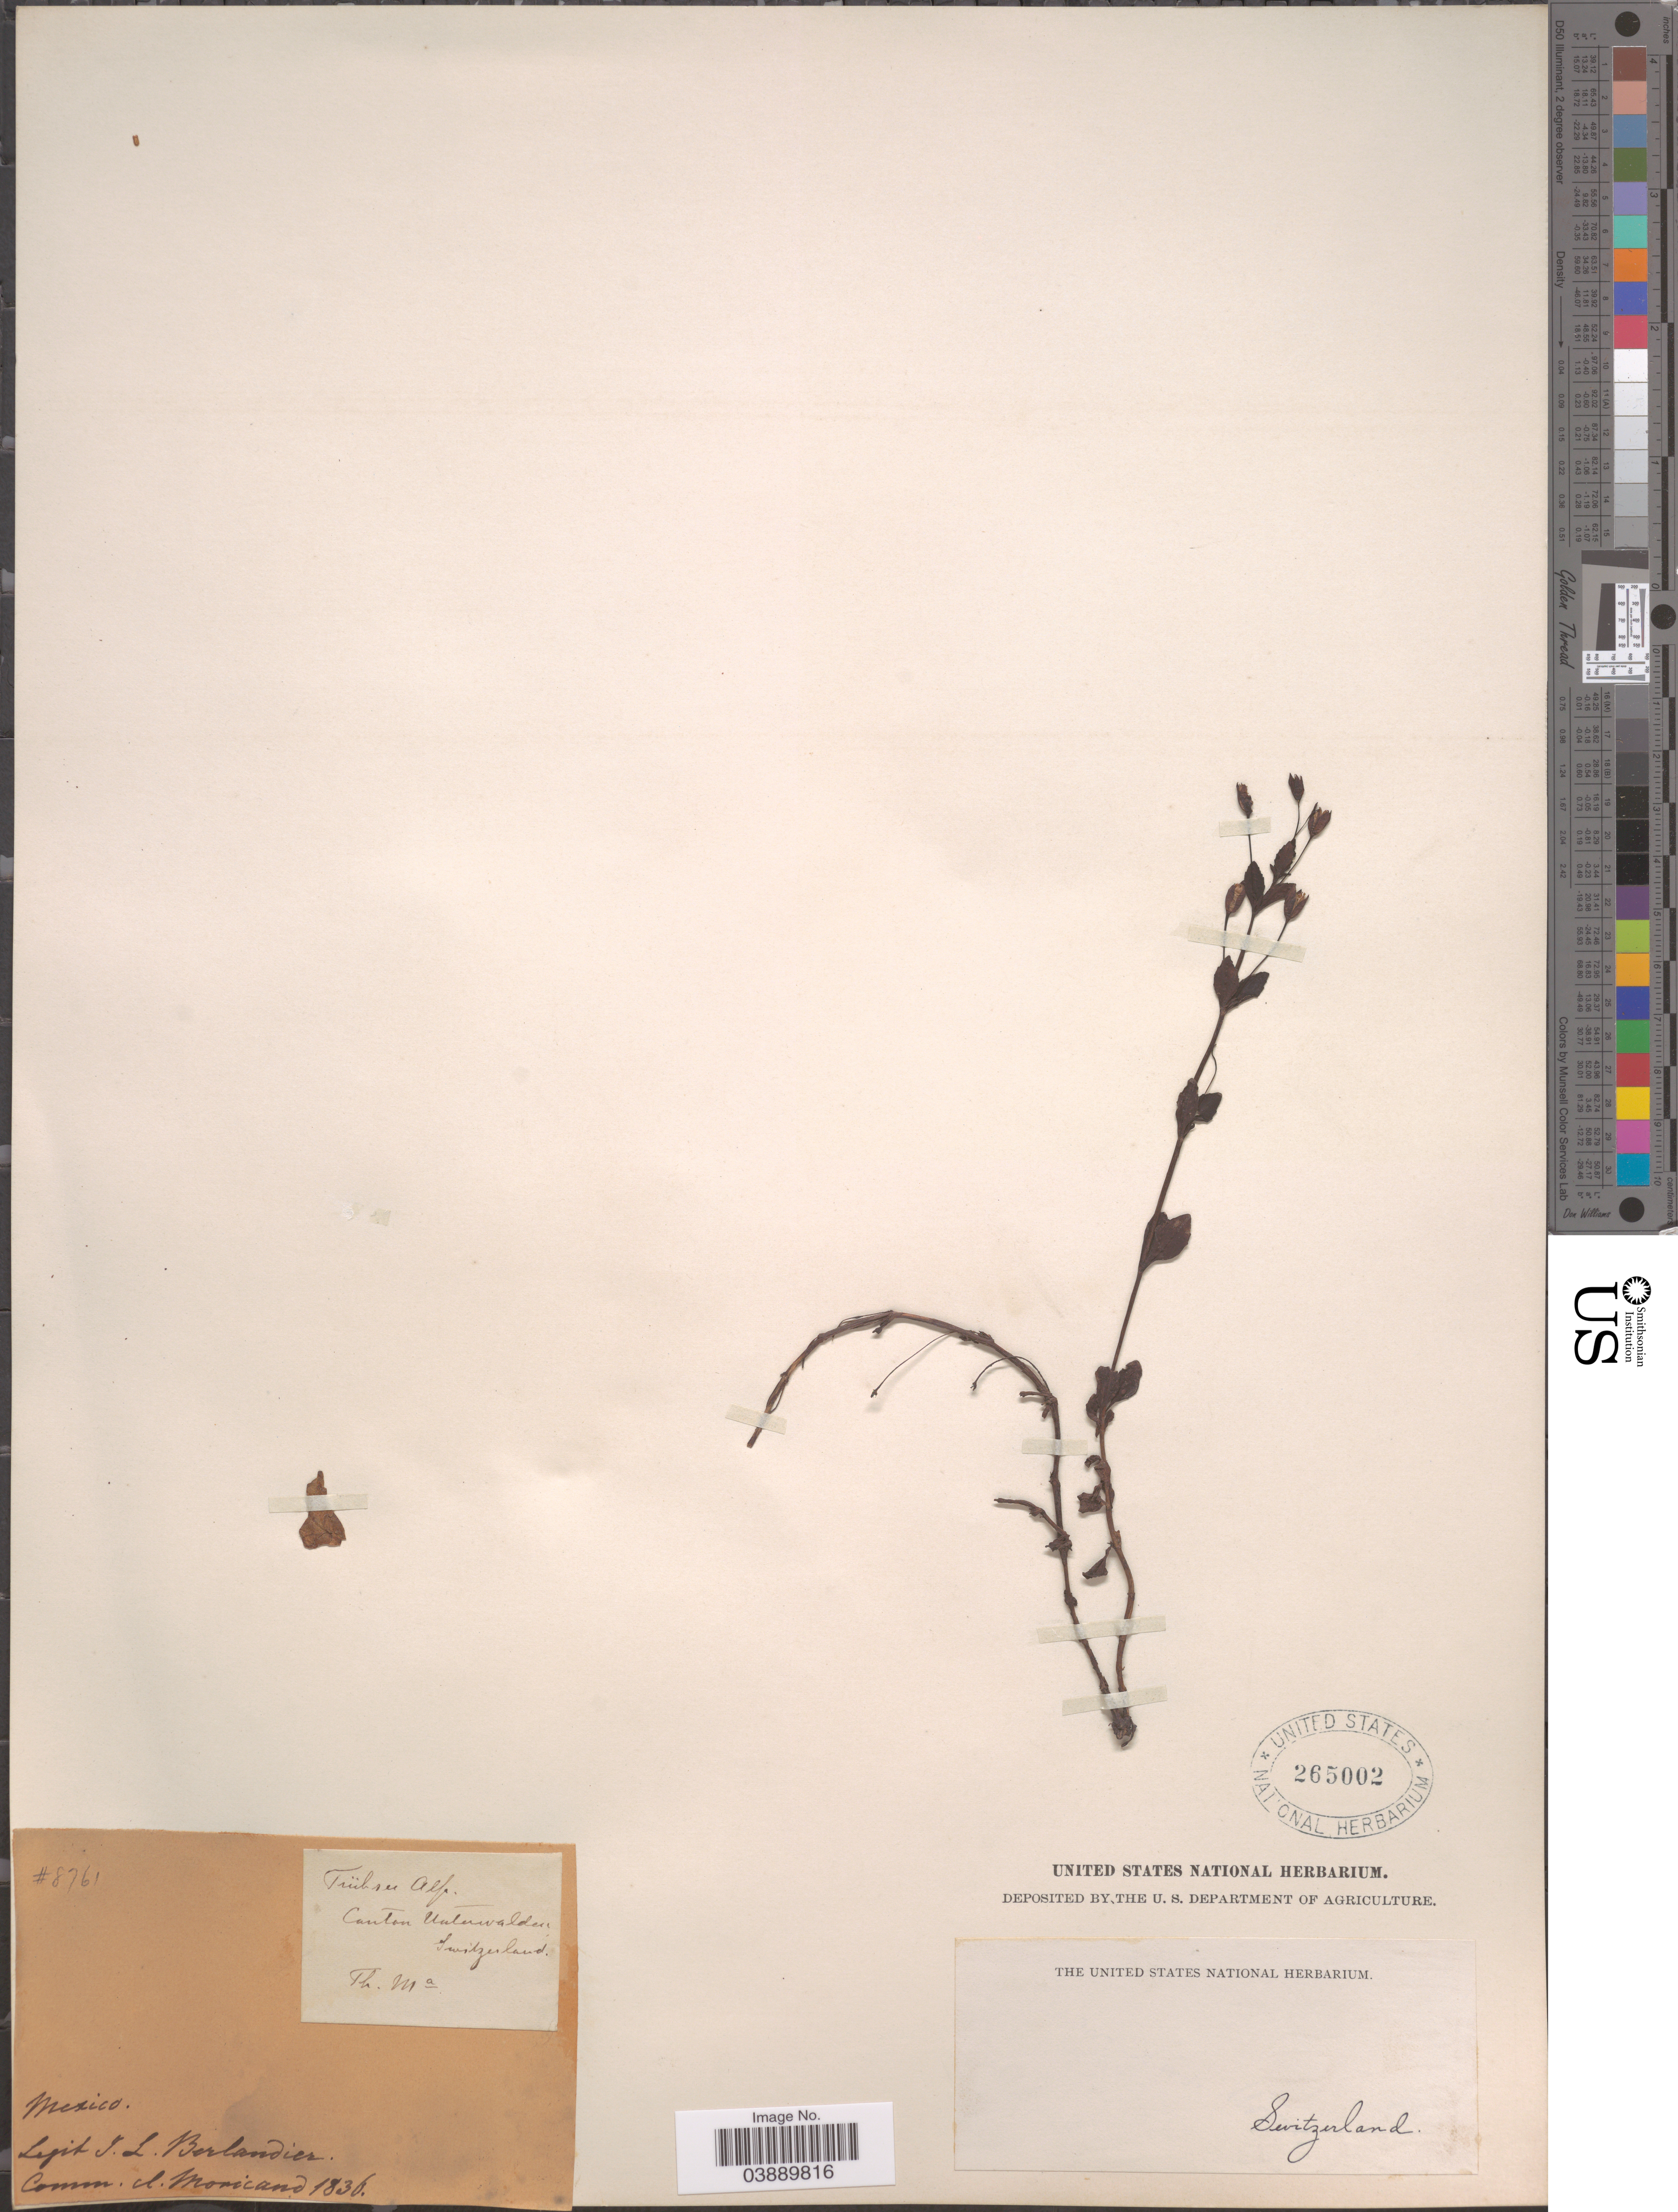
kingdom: Plantae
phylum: Tracheophyta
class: Magnoliopsida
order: Lamiales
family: Plantaginaceae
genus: Veronica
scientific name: Veronica sp.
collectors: J. L. Berlandier & T. Ma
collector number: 8761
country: Switzerland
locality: Trübsee Alp. Canton Unterwalden. Mexico.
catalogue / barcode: US 265002